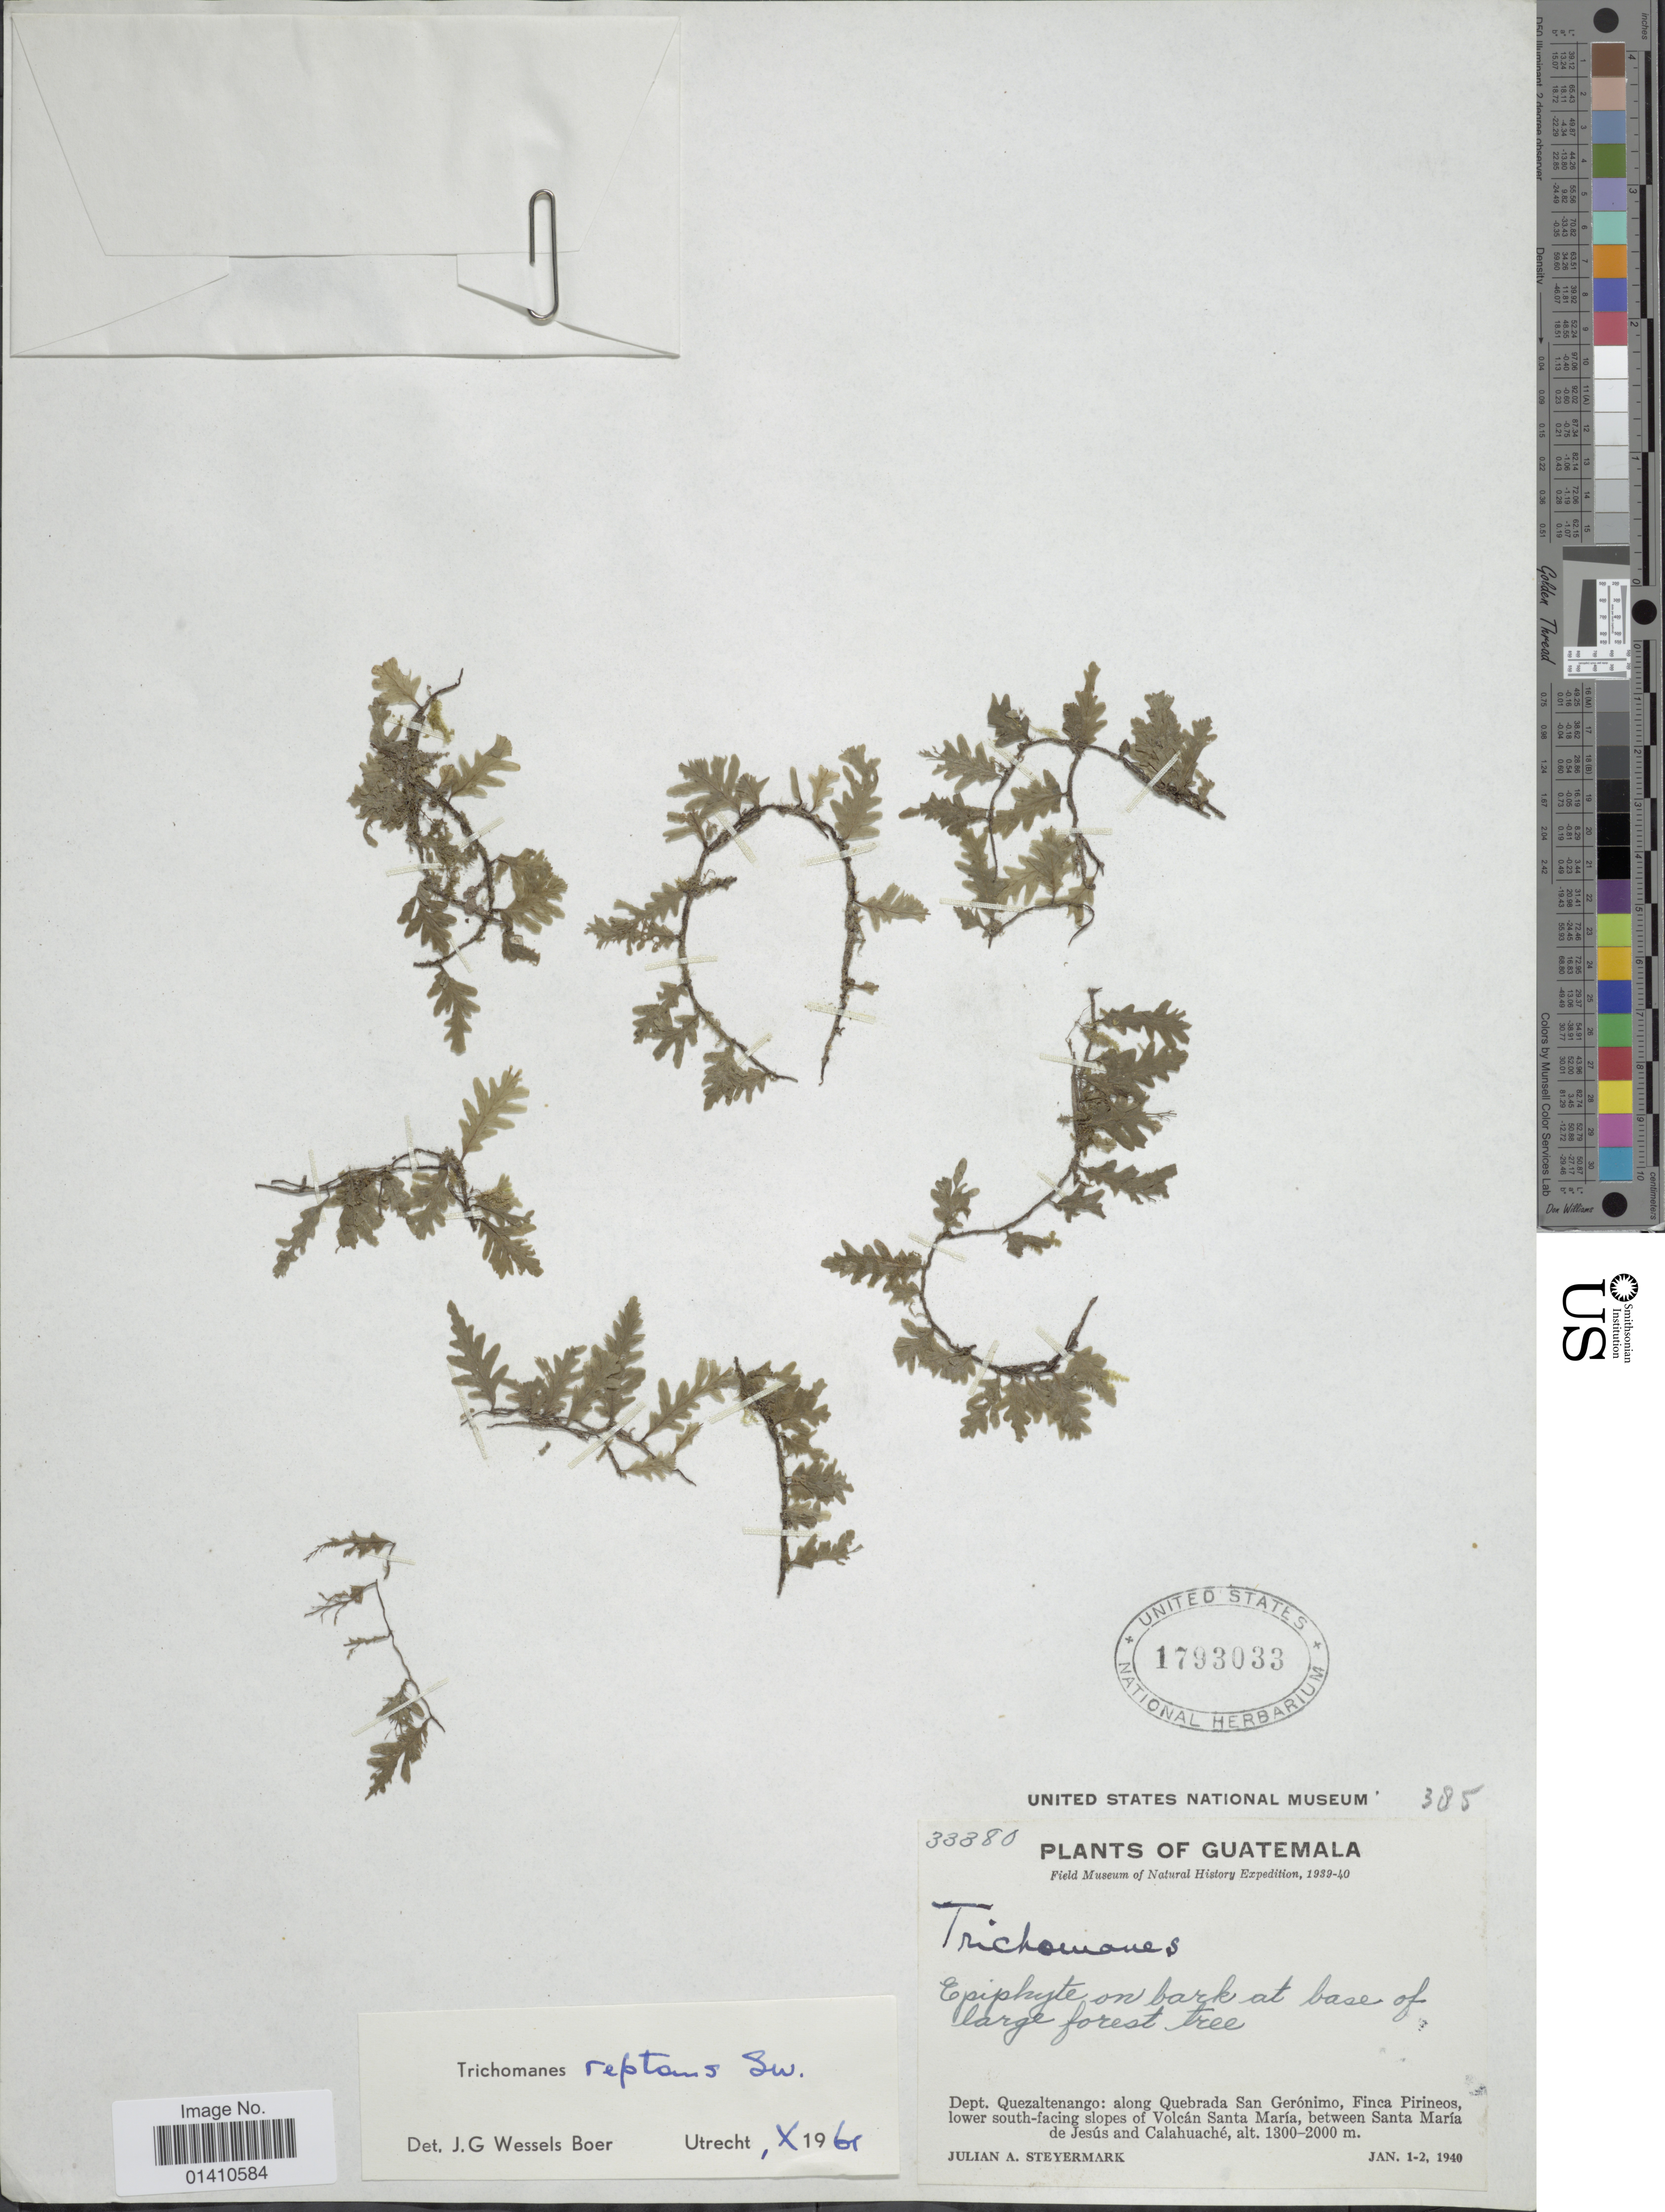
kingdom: Plantae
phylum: Tracheophyta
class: Polypodiopsida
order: Hymenophyllales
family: Hymenophyllaceae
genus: Didymoglossum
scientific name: Didymoglossum reptans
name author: (Sw.) C. Presl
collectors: J. Steyermark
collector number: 33380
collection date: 1940-01-01/1940-01-02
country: Guatemala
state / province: Quetzaltenango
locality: Along Quebrada San Geronimo, Finca Pirineos, lower south-facing slopes of Volcan Santa Maria, between Santa Maria de Jesus and Calahuache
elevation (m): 1300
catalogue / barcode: US 1793033